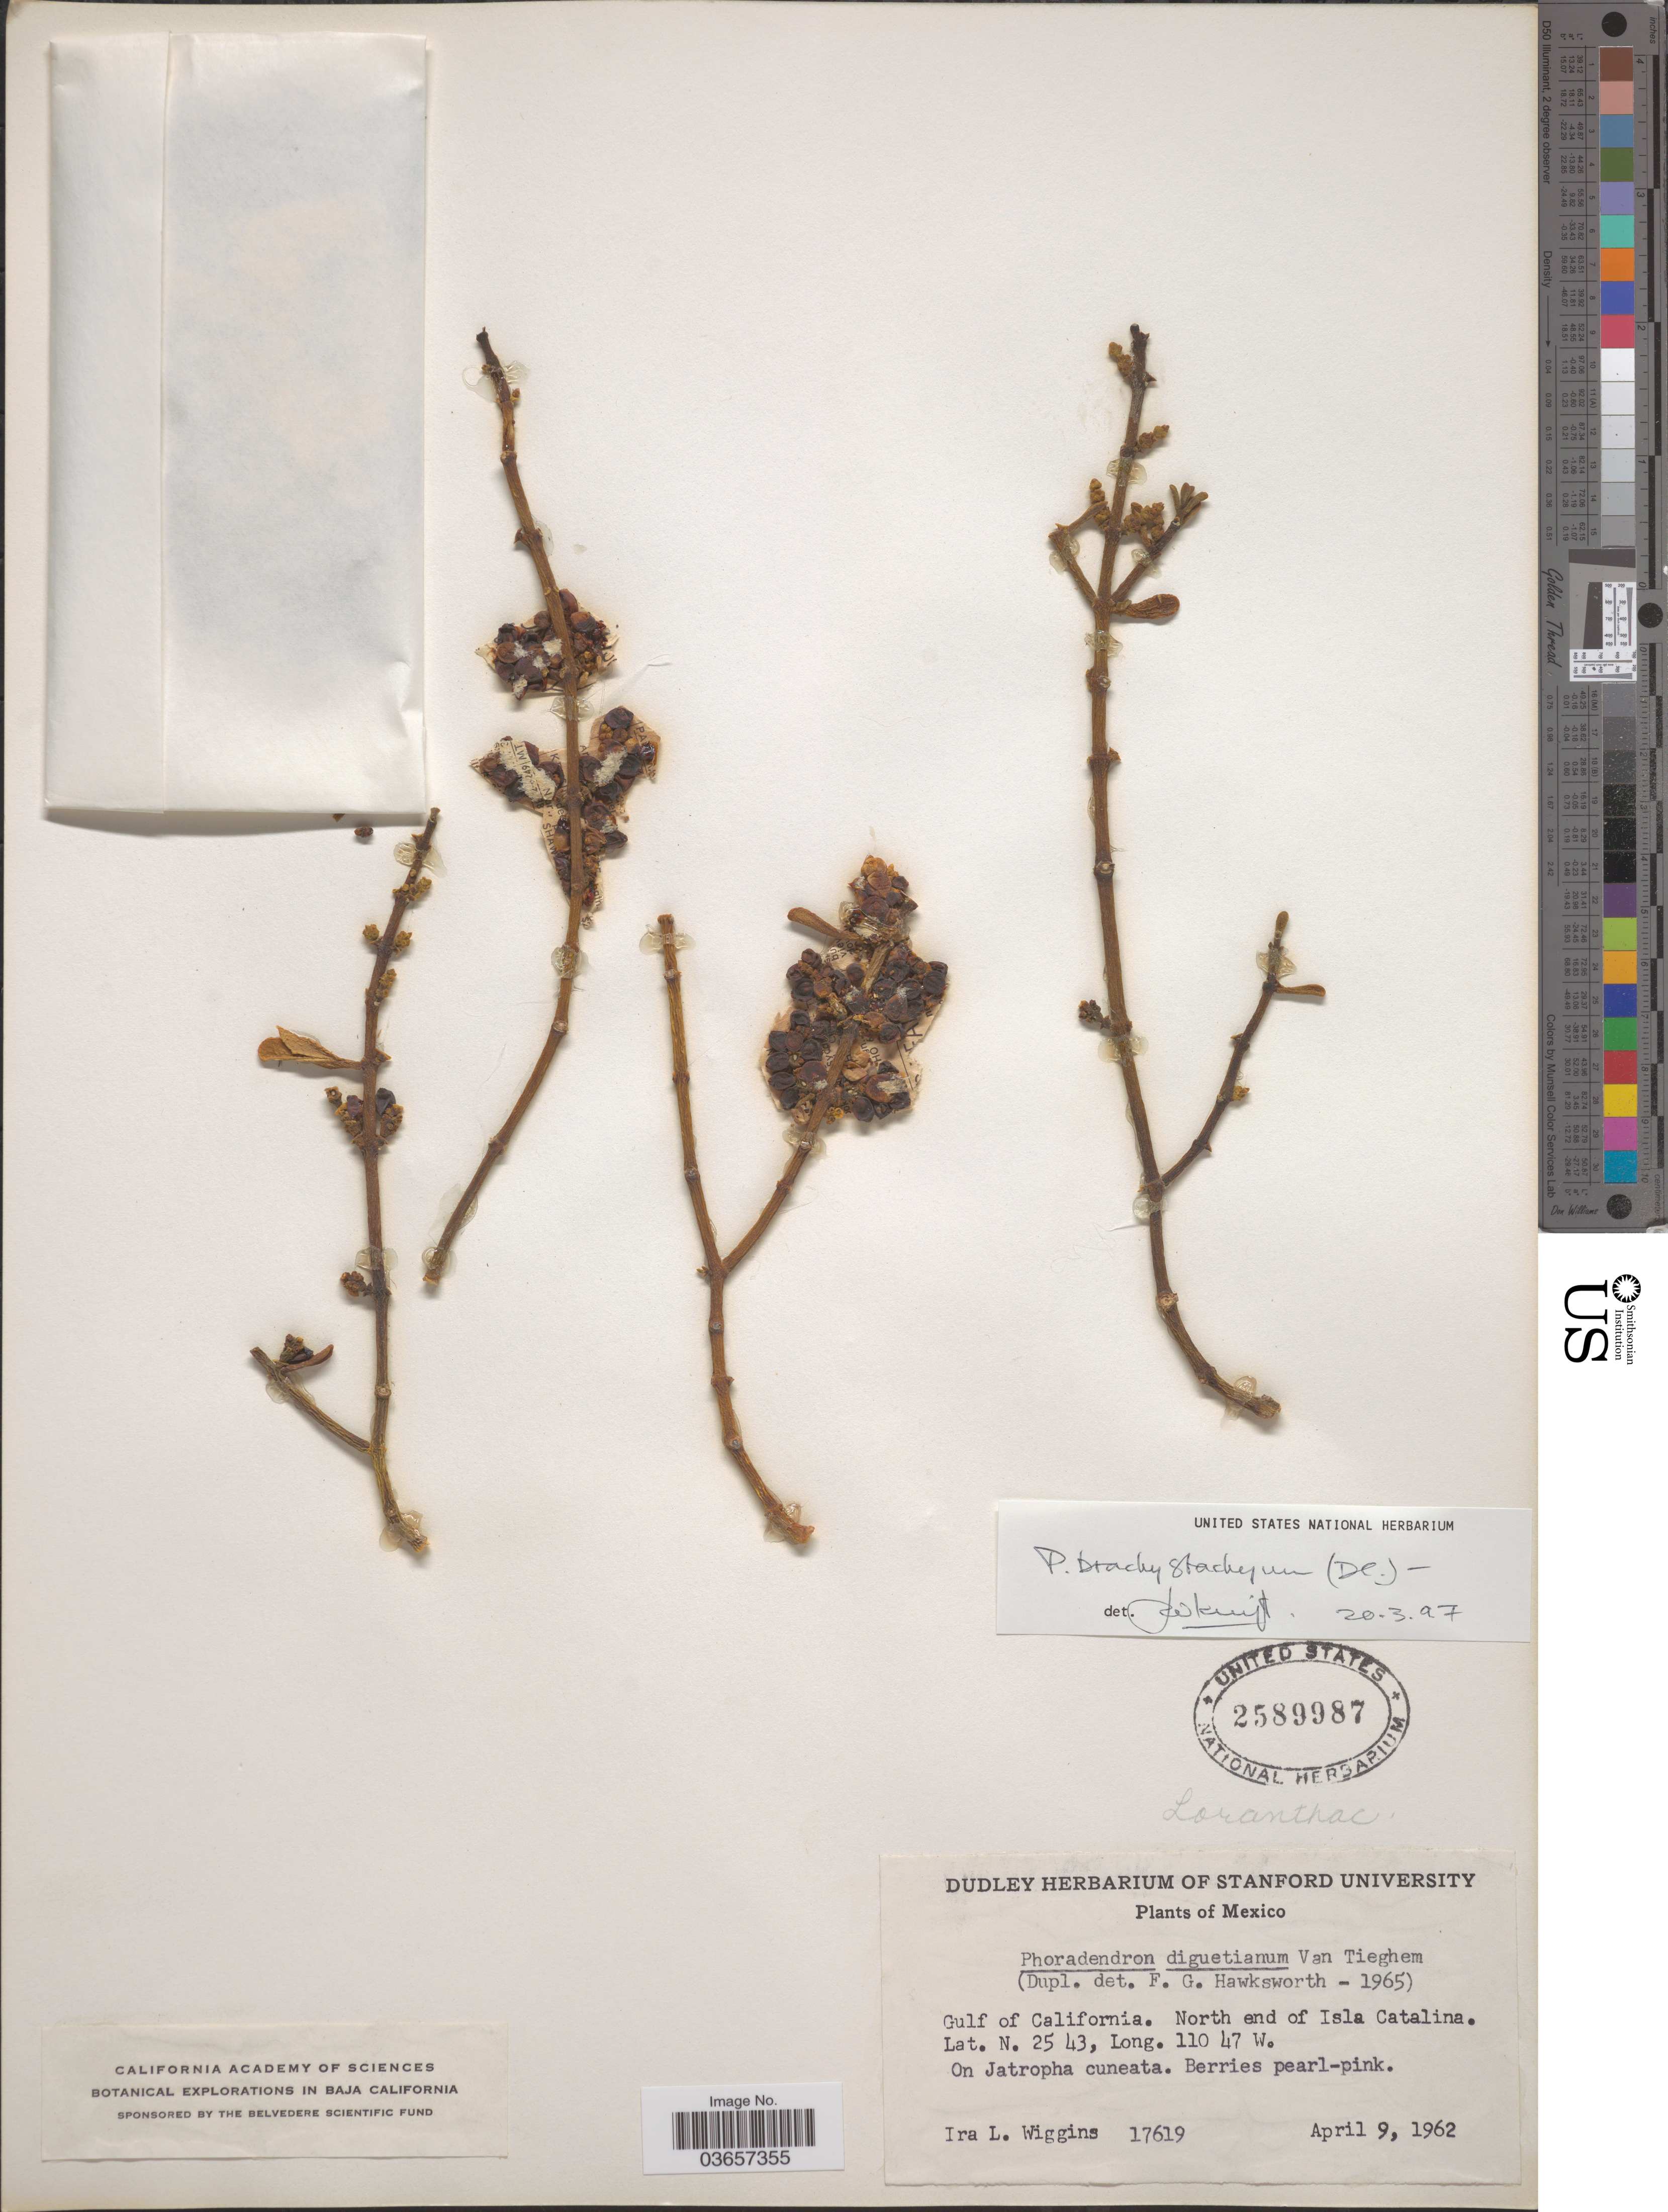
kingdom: Plantae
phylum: Tracheophyta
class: Magnoliopsida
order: Santalales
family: Viscaceae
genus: Phoradendron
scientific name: Phoradendron brachystachyum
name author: (DC.) Oliv.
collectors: I. L. Wiggins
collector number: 17619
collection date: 1962-04-09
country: Mexico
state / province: Baja California Sur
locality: Gulf of California. North end of Isla Catalina.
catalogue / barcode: US 2589987